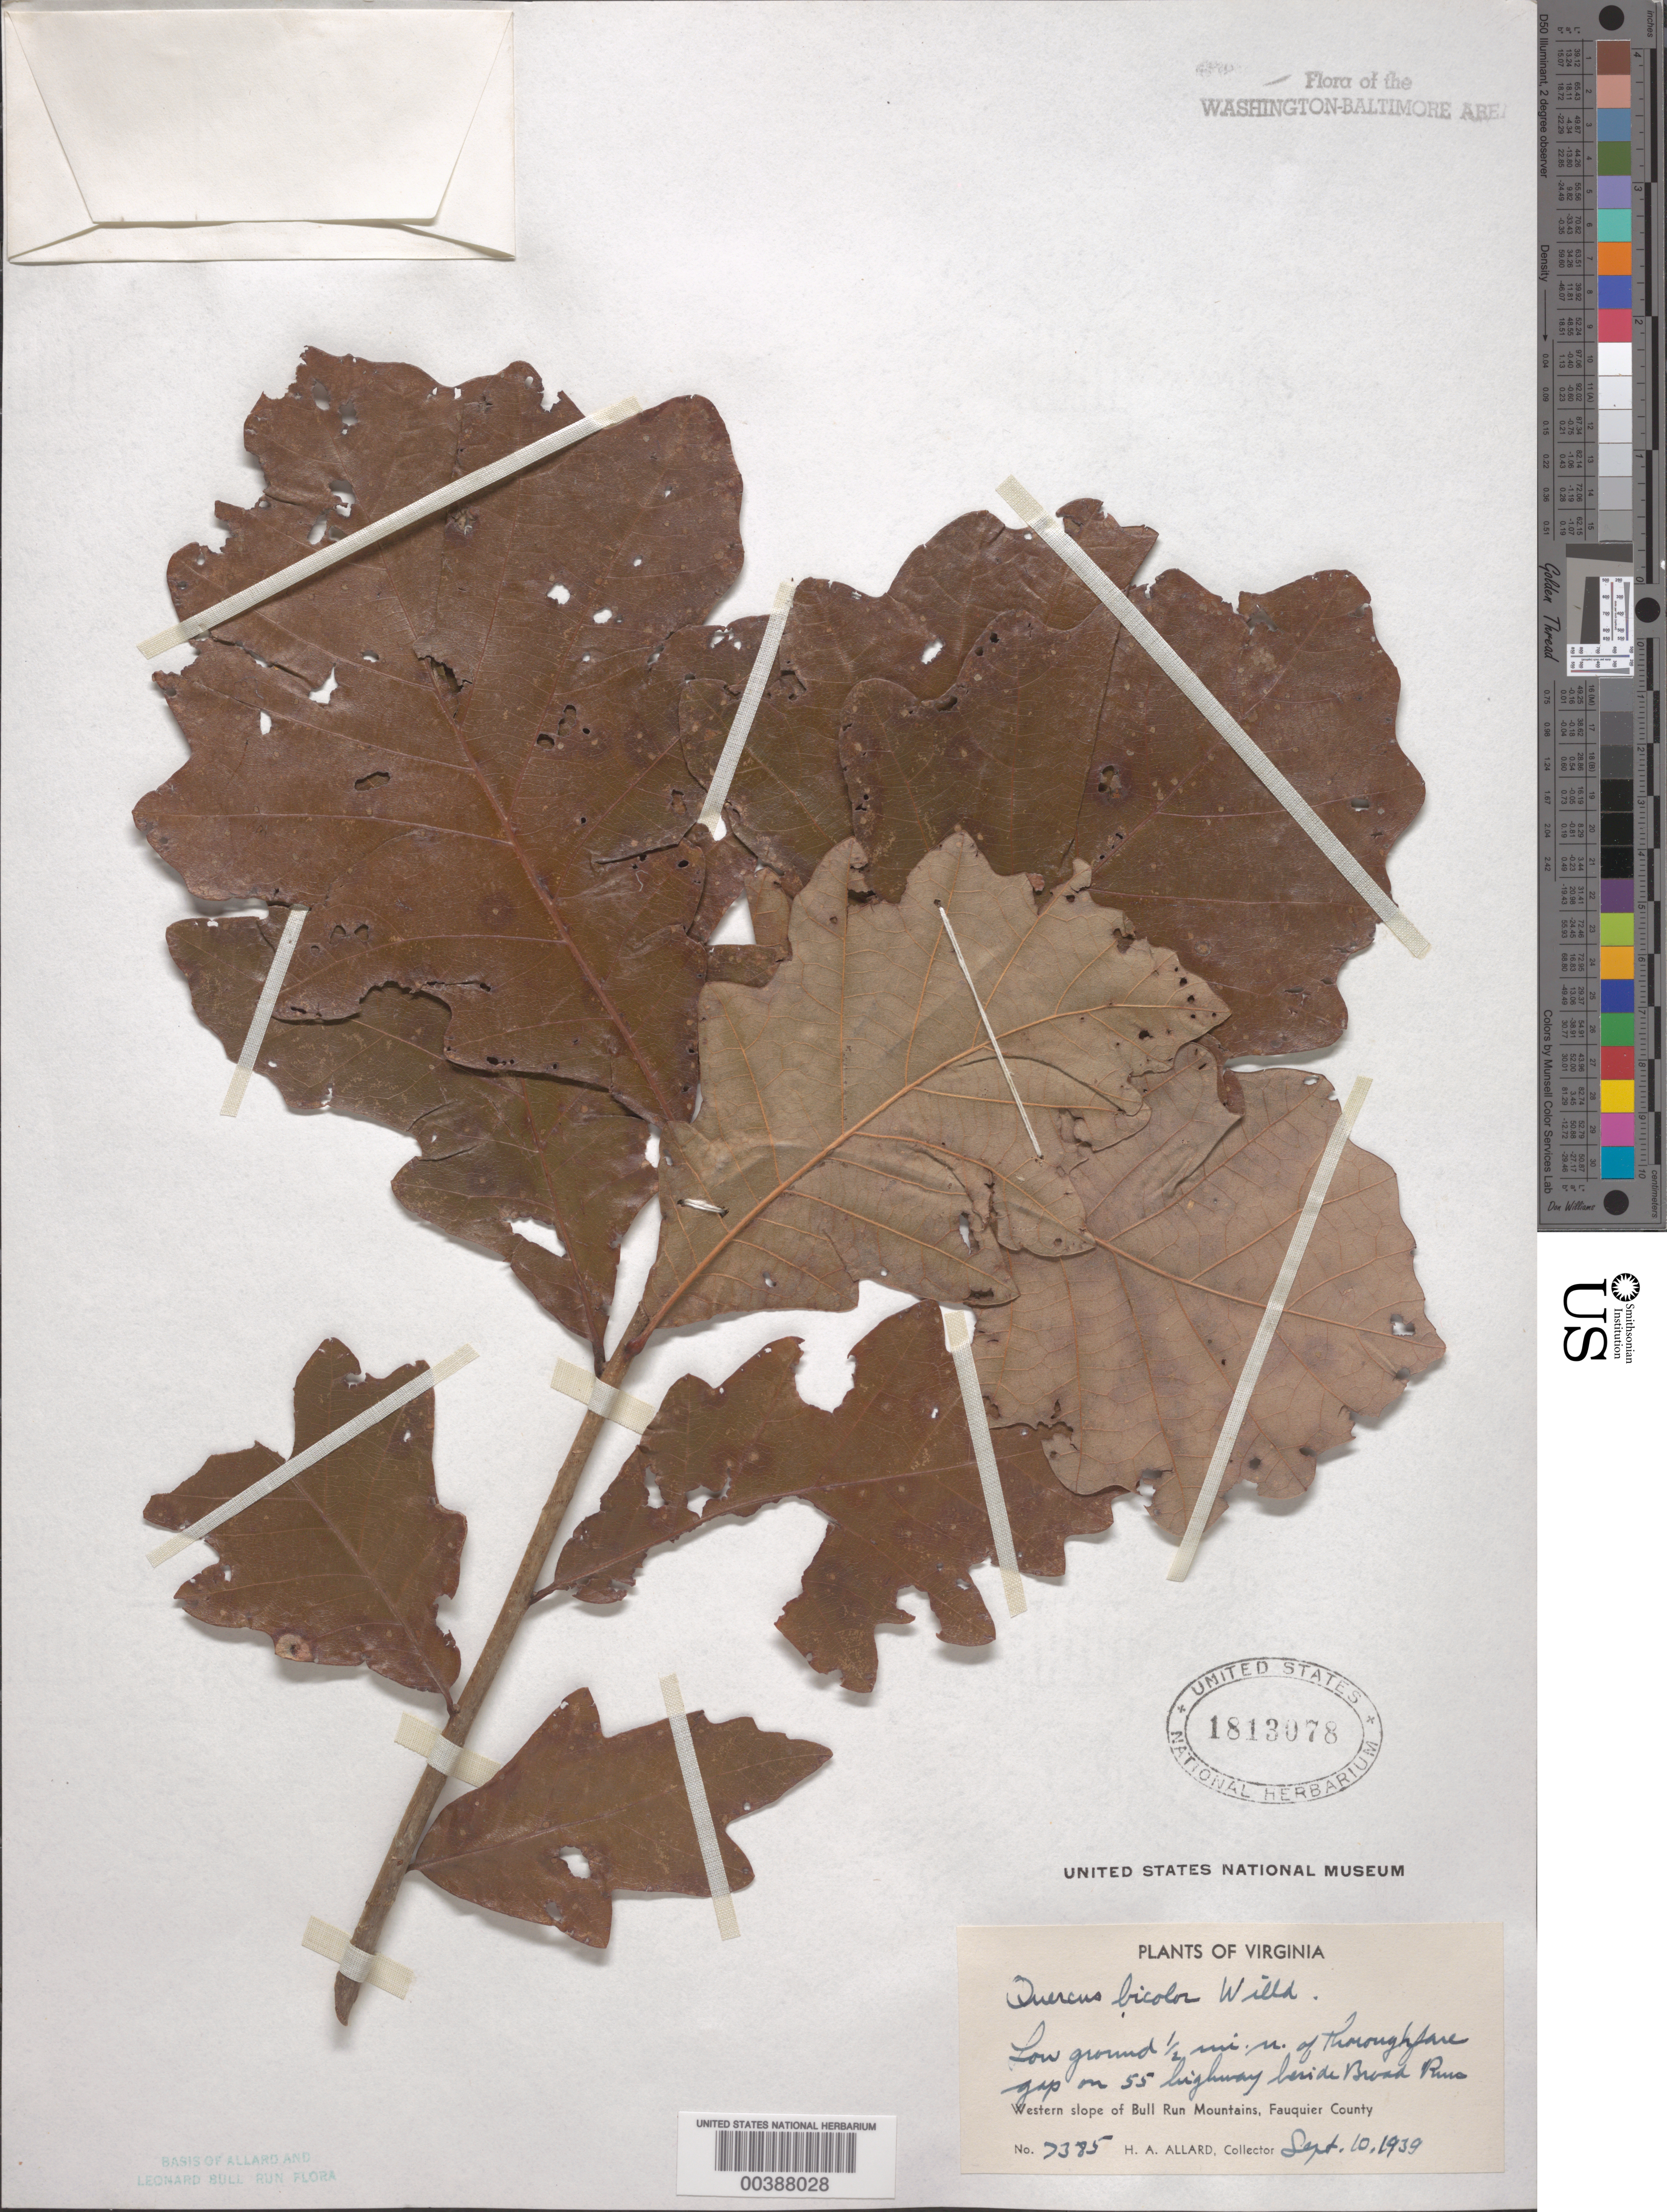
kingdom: Plantae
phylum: Tracheophyta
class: Magnoliopsida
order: Fagales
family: Fagaceae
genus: Quercus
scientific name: Quercus bicolor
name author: Willd.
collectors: H. A. Allard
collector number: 7385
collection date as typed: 10 Sep 1939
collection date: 1939-09-10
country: United States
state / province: Virginia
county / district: Fauquier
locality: North of Thorofare Gap, on Highway 55 beside Broad Run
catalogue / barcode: US 1813078